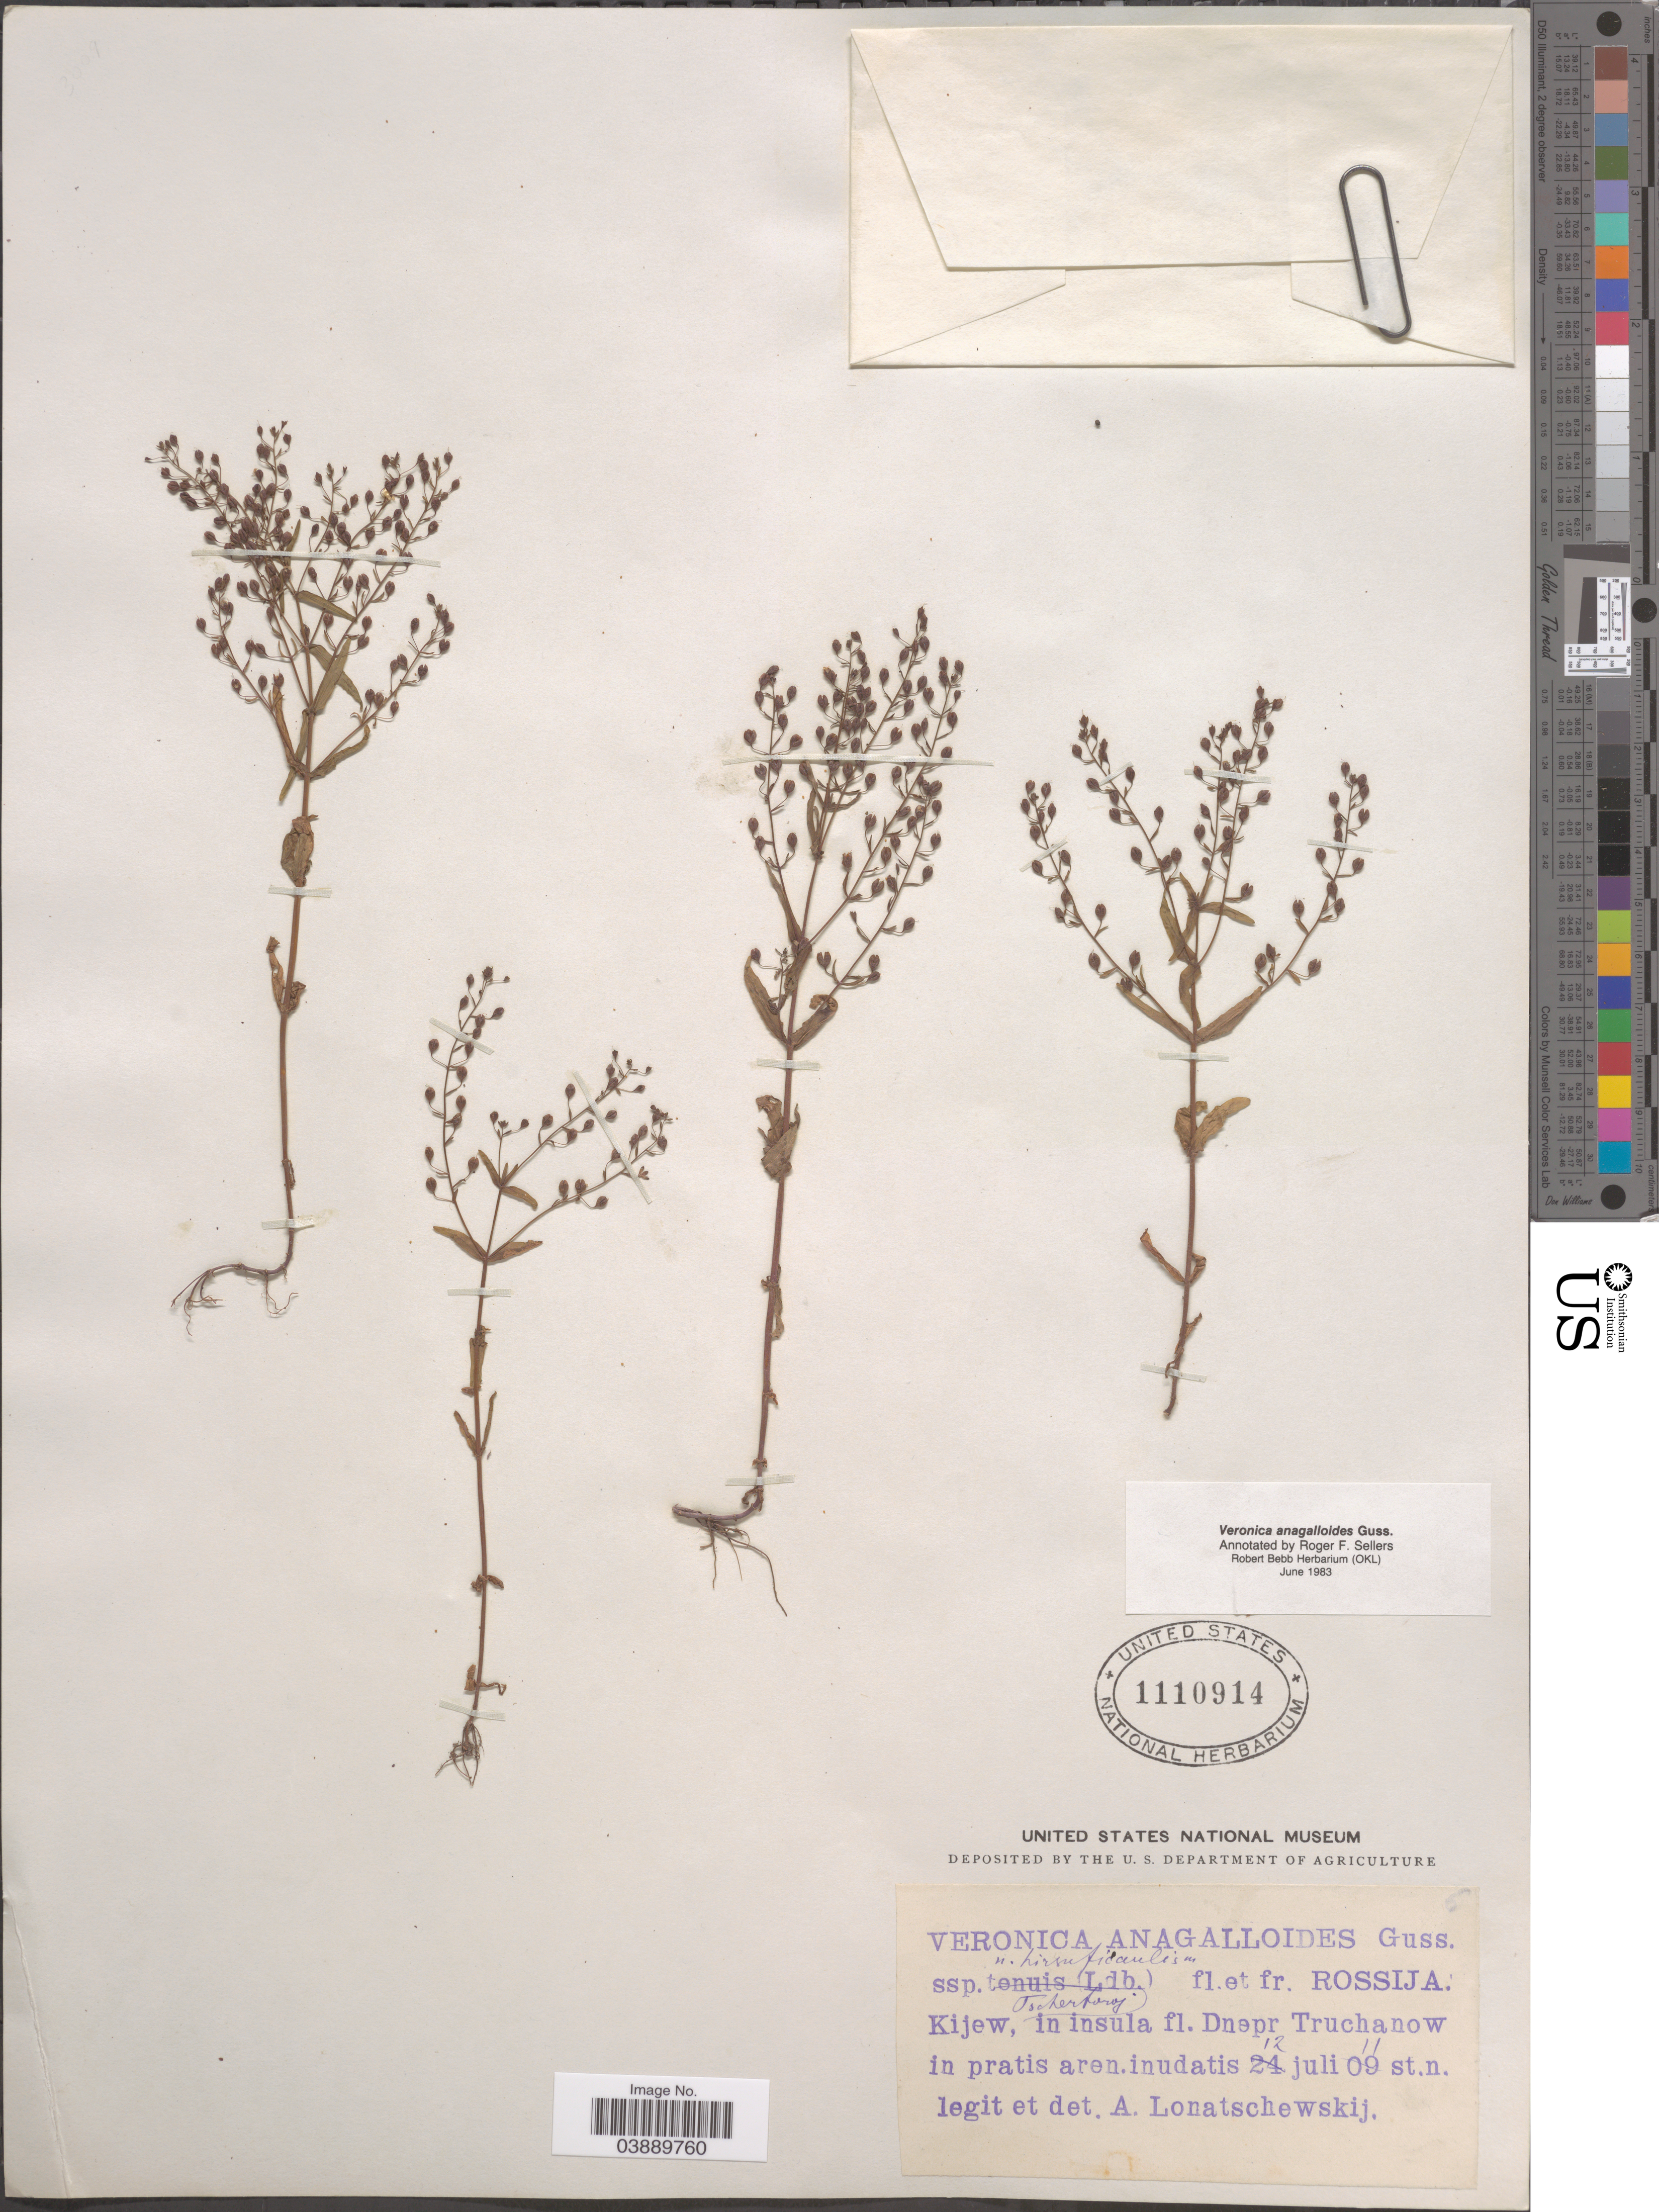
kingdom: Plantae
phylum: Tracheophyta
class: Magnoliopsida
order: Lamiales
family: Plantaginaceae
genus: Veronica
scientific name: Veronica anagalloides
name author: Gussone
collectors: A. Lonatschewskij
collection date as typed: Transcribed d/m/y: 12/7/11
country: Ukraine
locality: Rossija. Kijew, in insula fl. Dnepr. Truchanow in pratis aren. inudatis.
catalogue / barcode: US 1110914